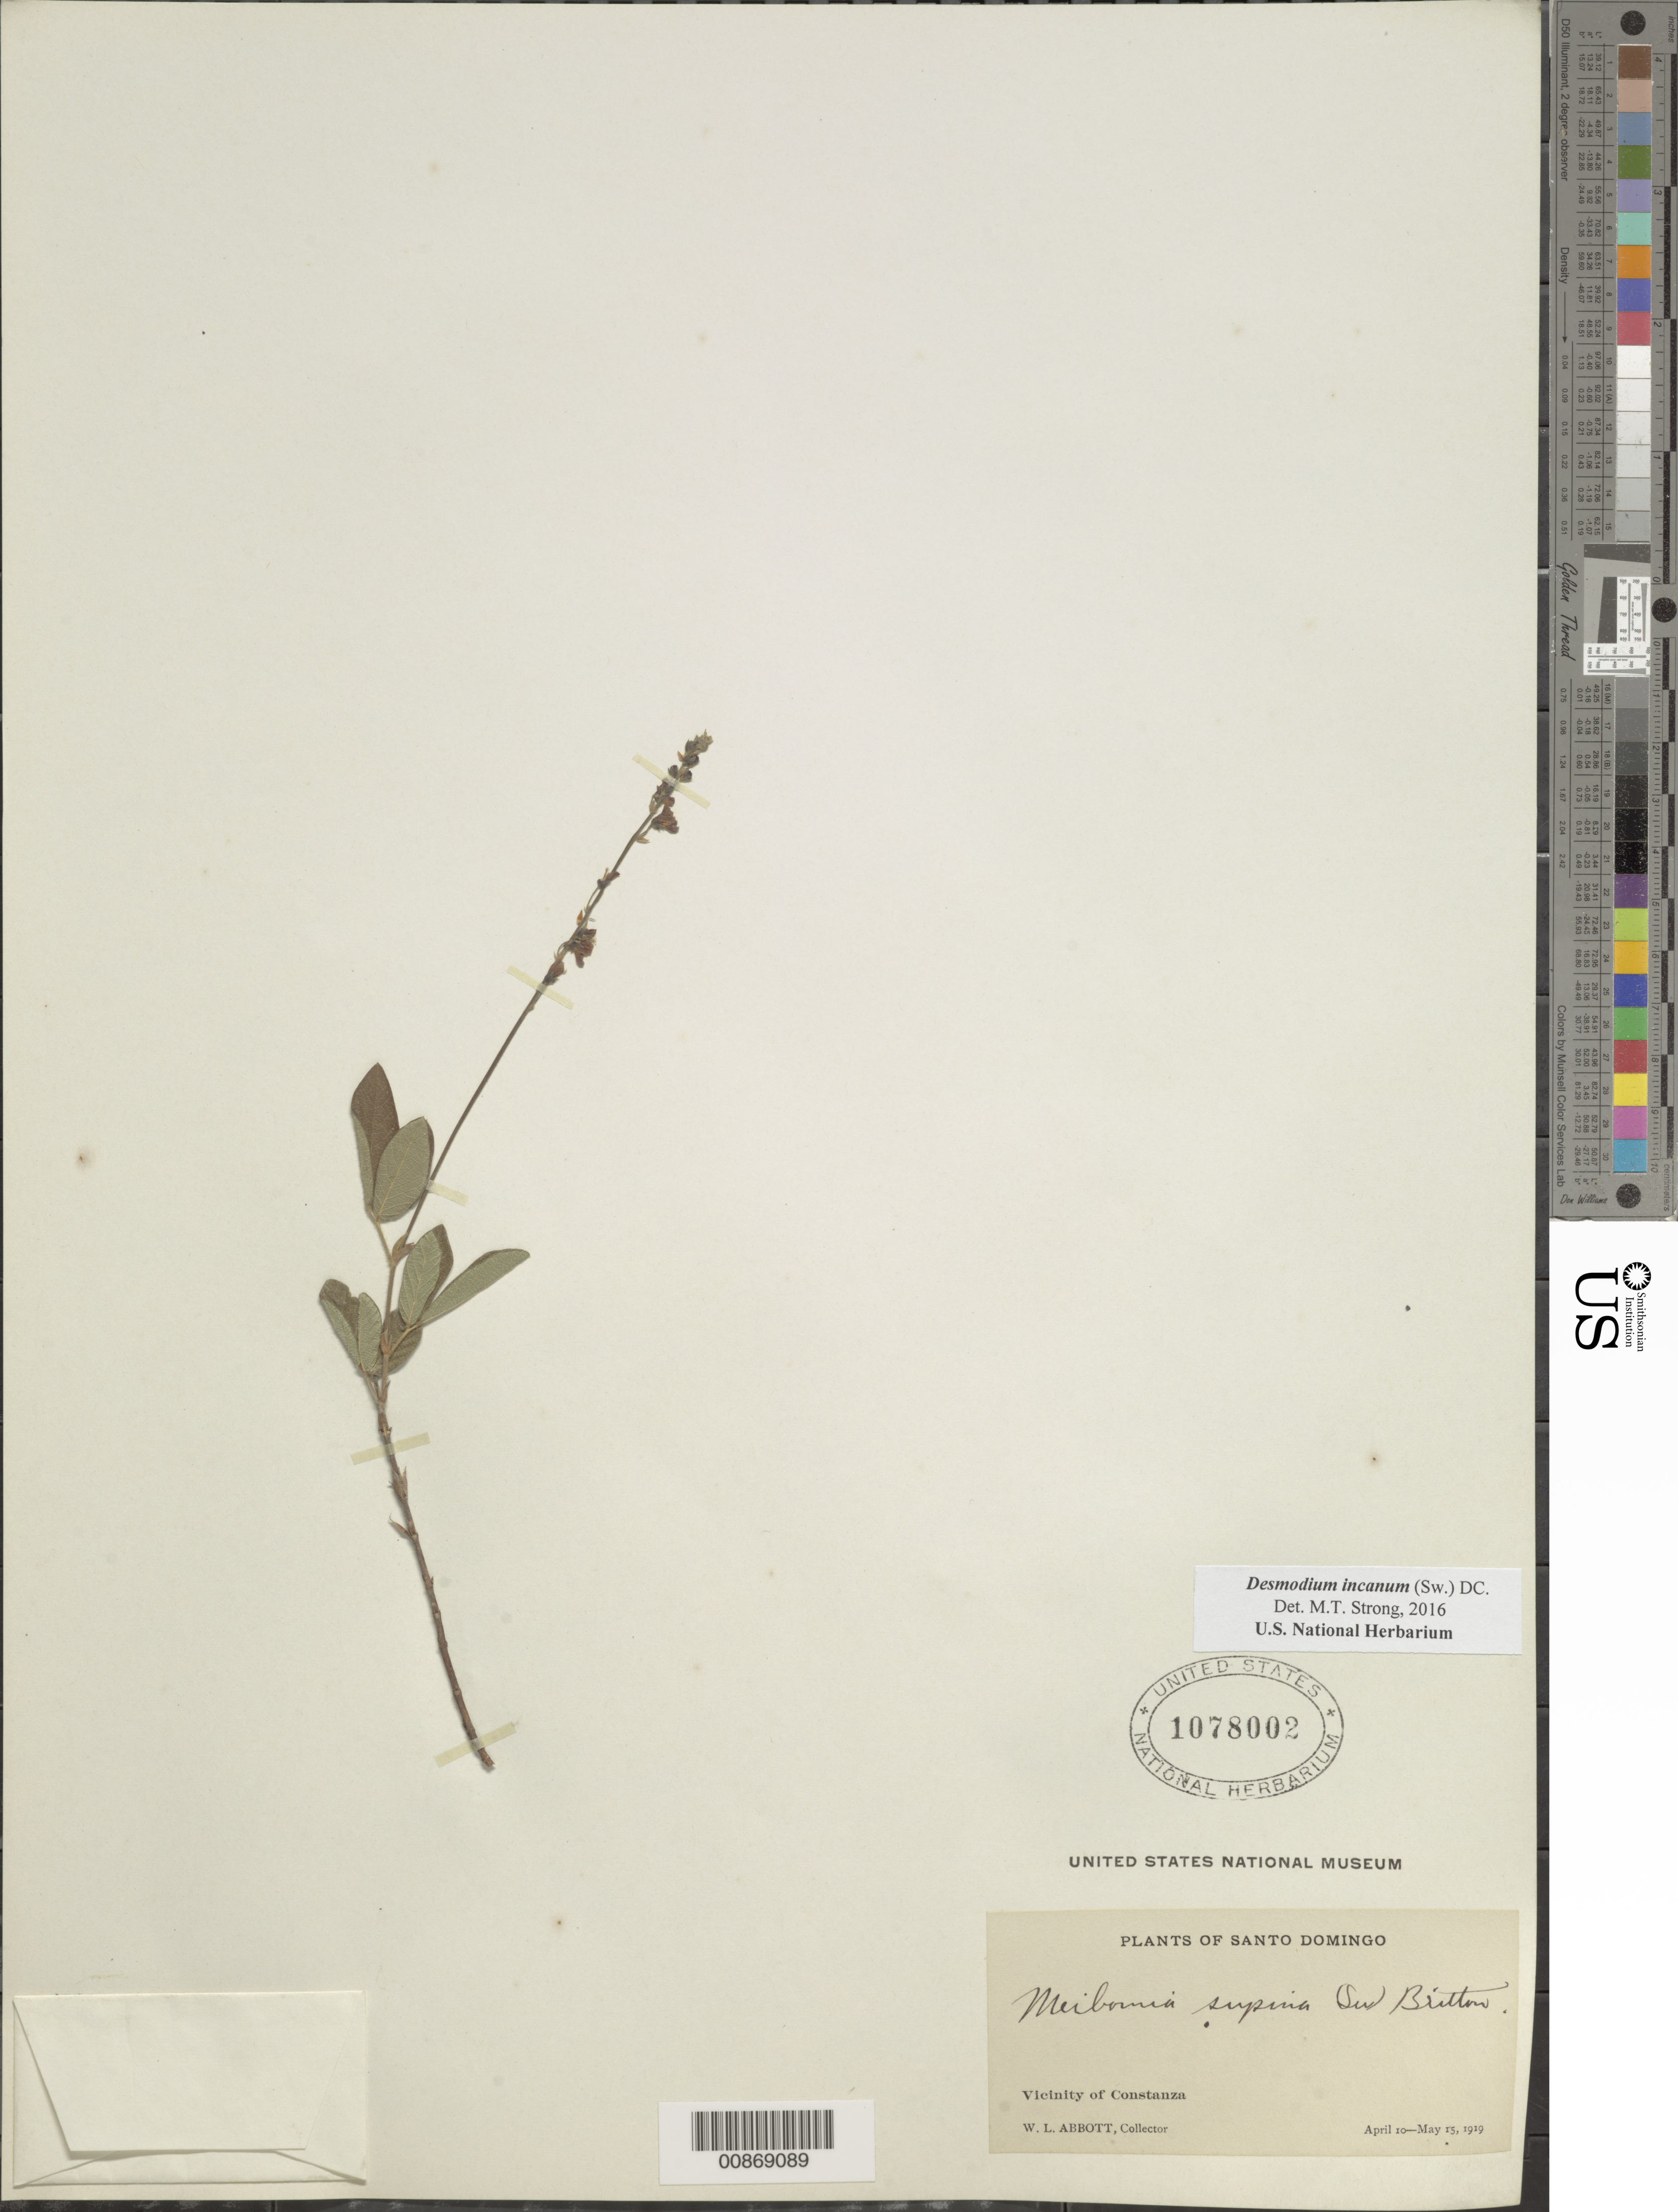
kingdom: Plantae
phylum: Tracheophyta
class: Magnoliopsida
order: Fabales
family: Fabaceae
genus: Desmodium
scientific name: Desmodium incanum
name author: (Sw.) DC.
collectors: W. L. Abbott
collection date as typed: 10 Apr 1919 to 15 May 1919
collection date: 1919-04-10/1919-05-15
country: Dominican Republic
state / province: La Vega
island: Hispaniola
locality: Vicinity of Constanza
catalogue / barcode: US 1078002